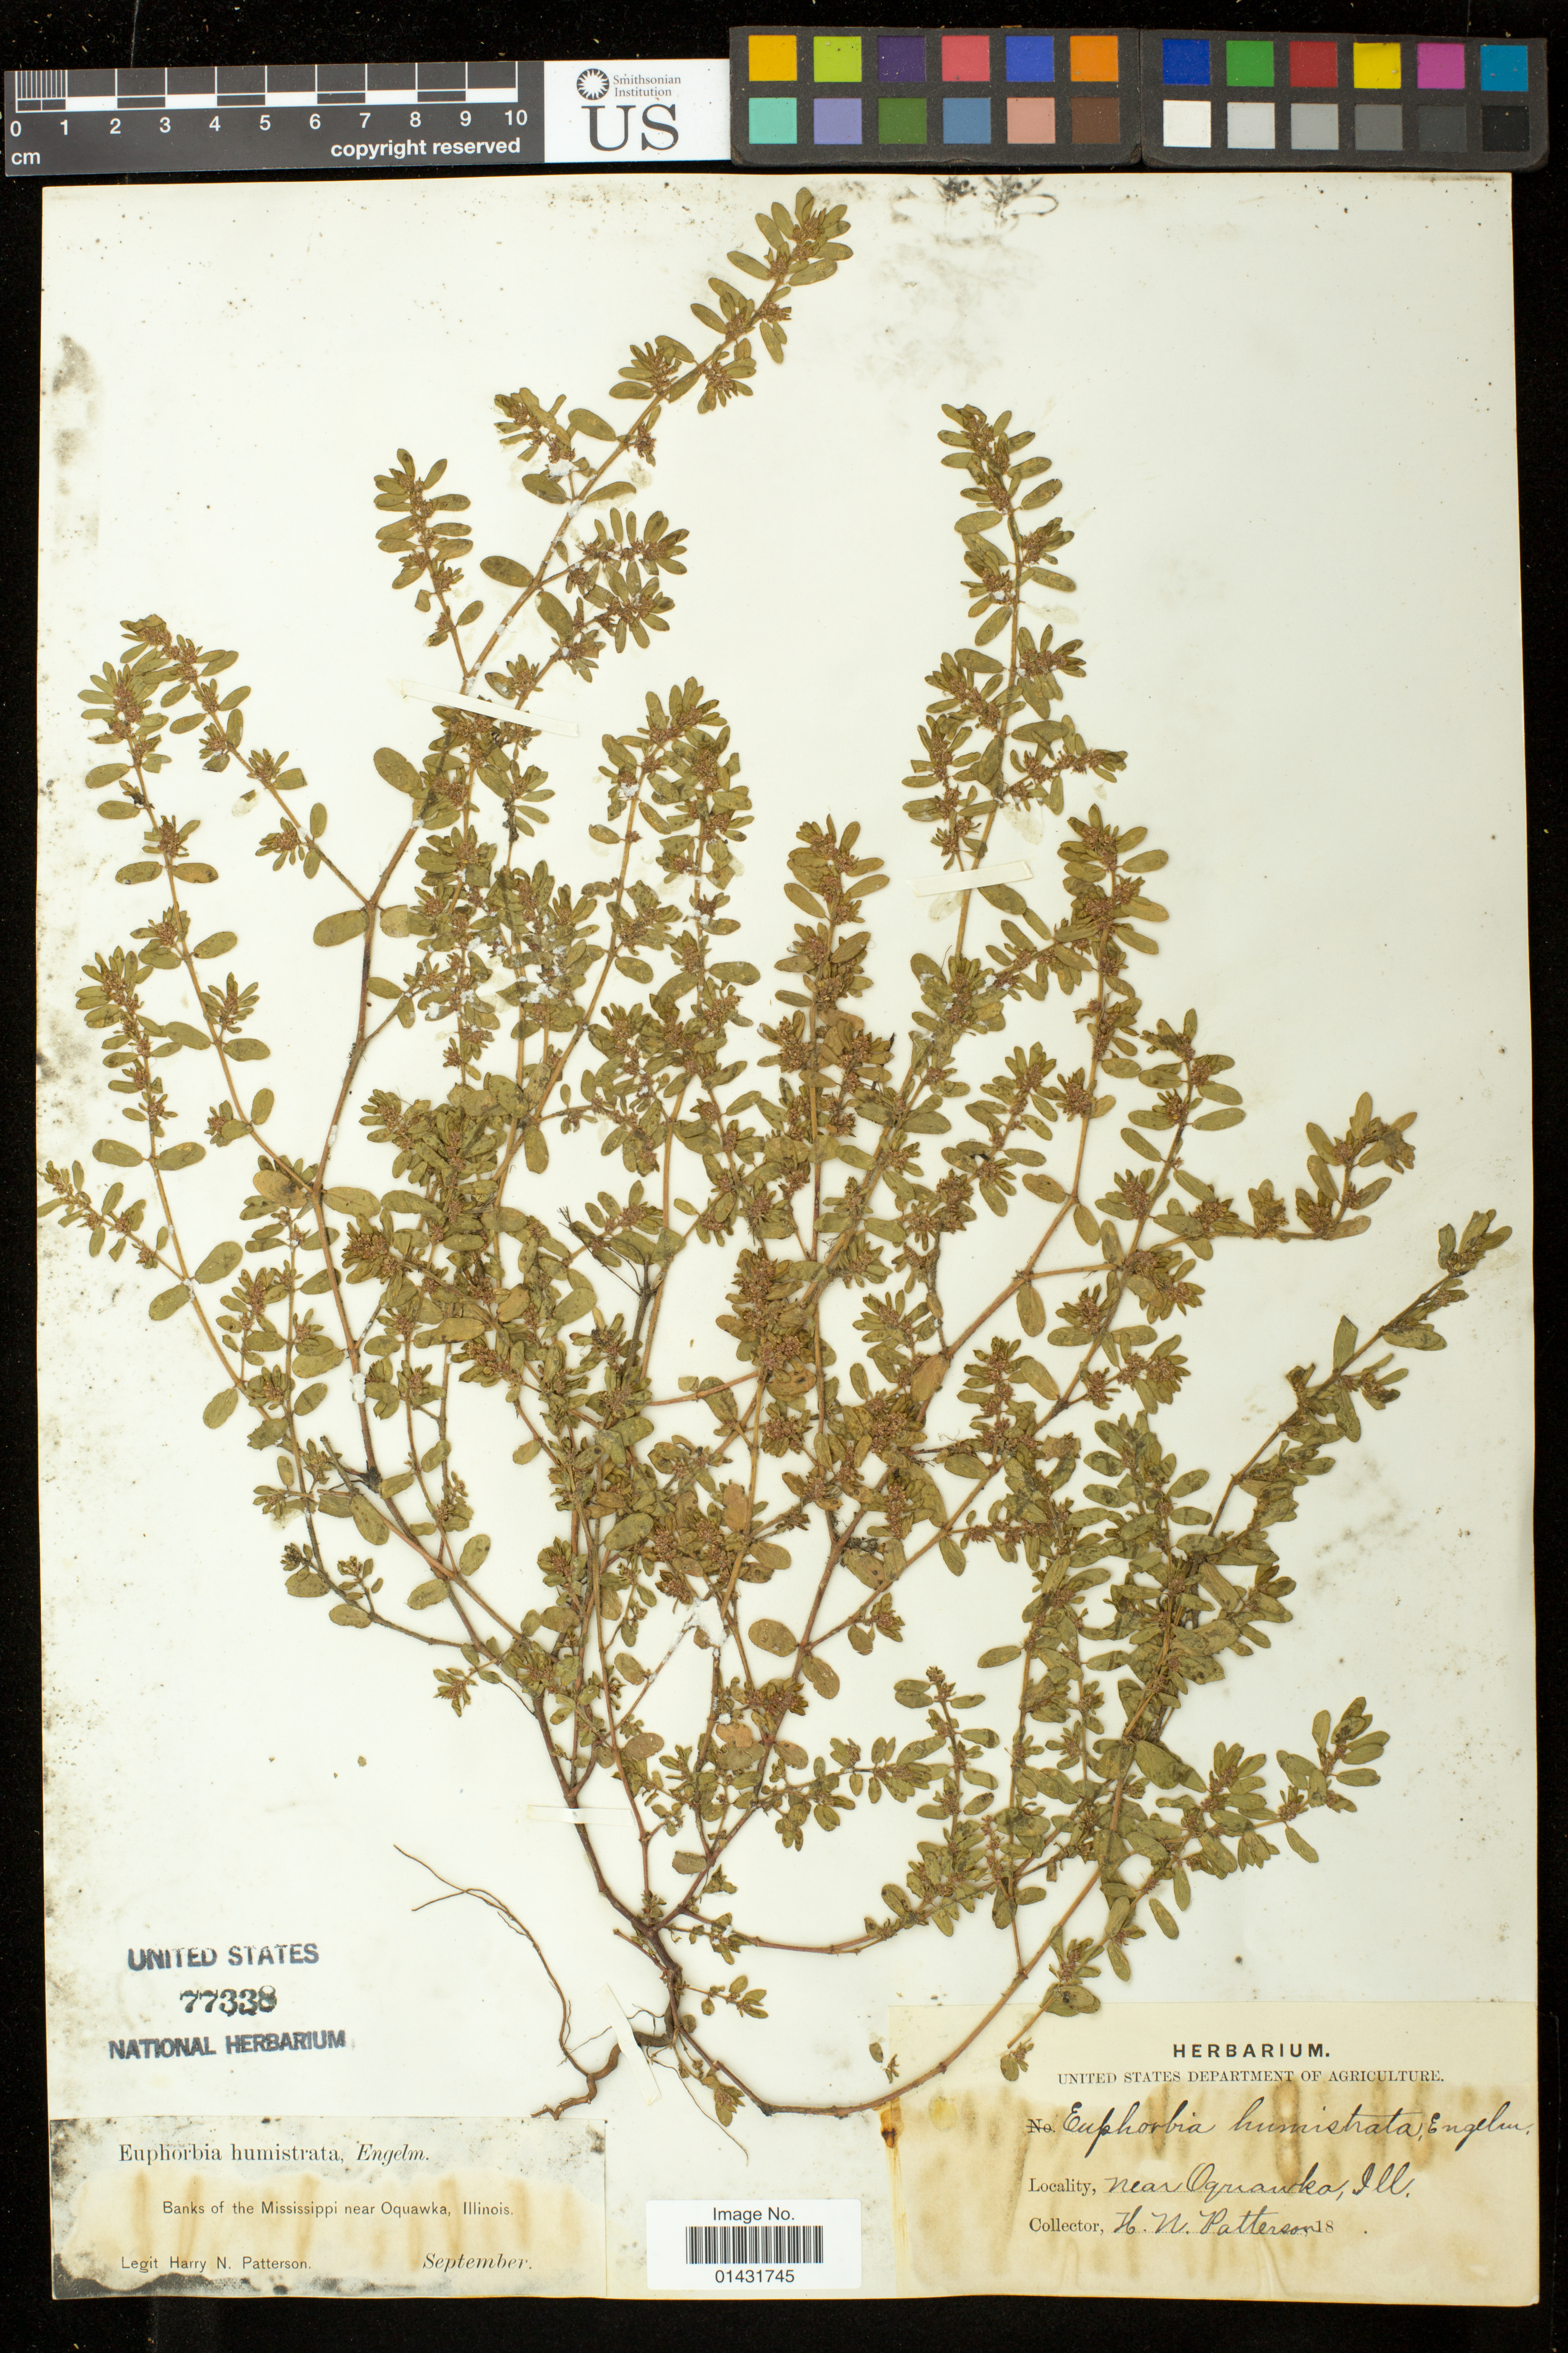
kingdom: Plantae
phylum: Tracheophyta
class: Magnoliopsida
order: Malpighiales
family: Euphorbiaceae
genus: Euphorbia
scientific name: Euphorbia humistrata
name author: Engelm. ex A. Gray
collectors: H. N. Patterson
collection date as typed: September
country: United States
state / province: Illinois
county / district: Henderson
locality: Banks of the Mississippi near Oquawka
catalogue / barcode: US 77338